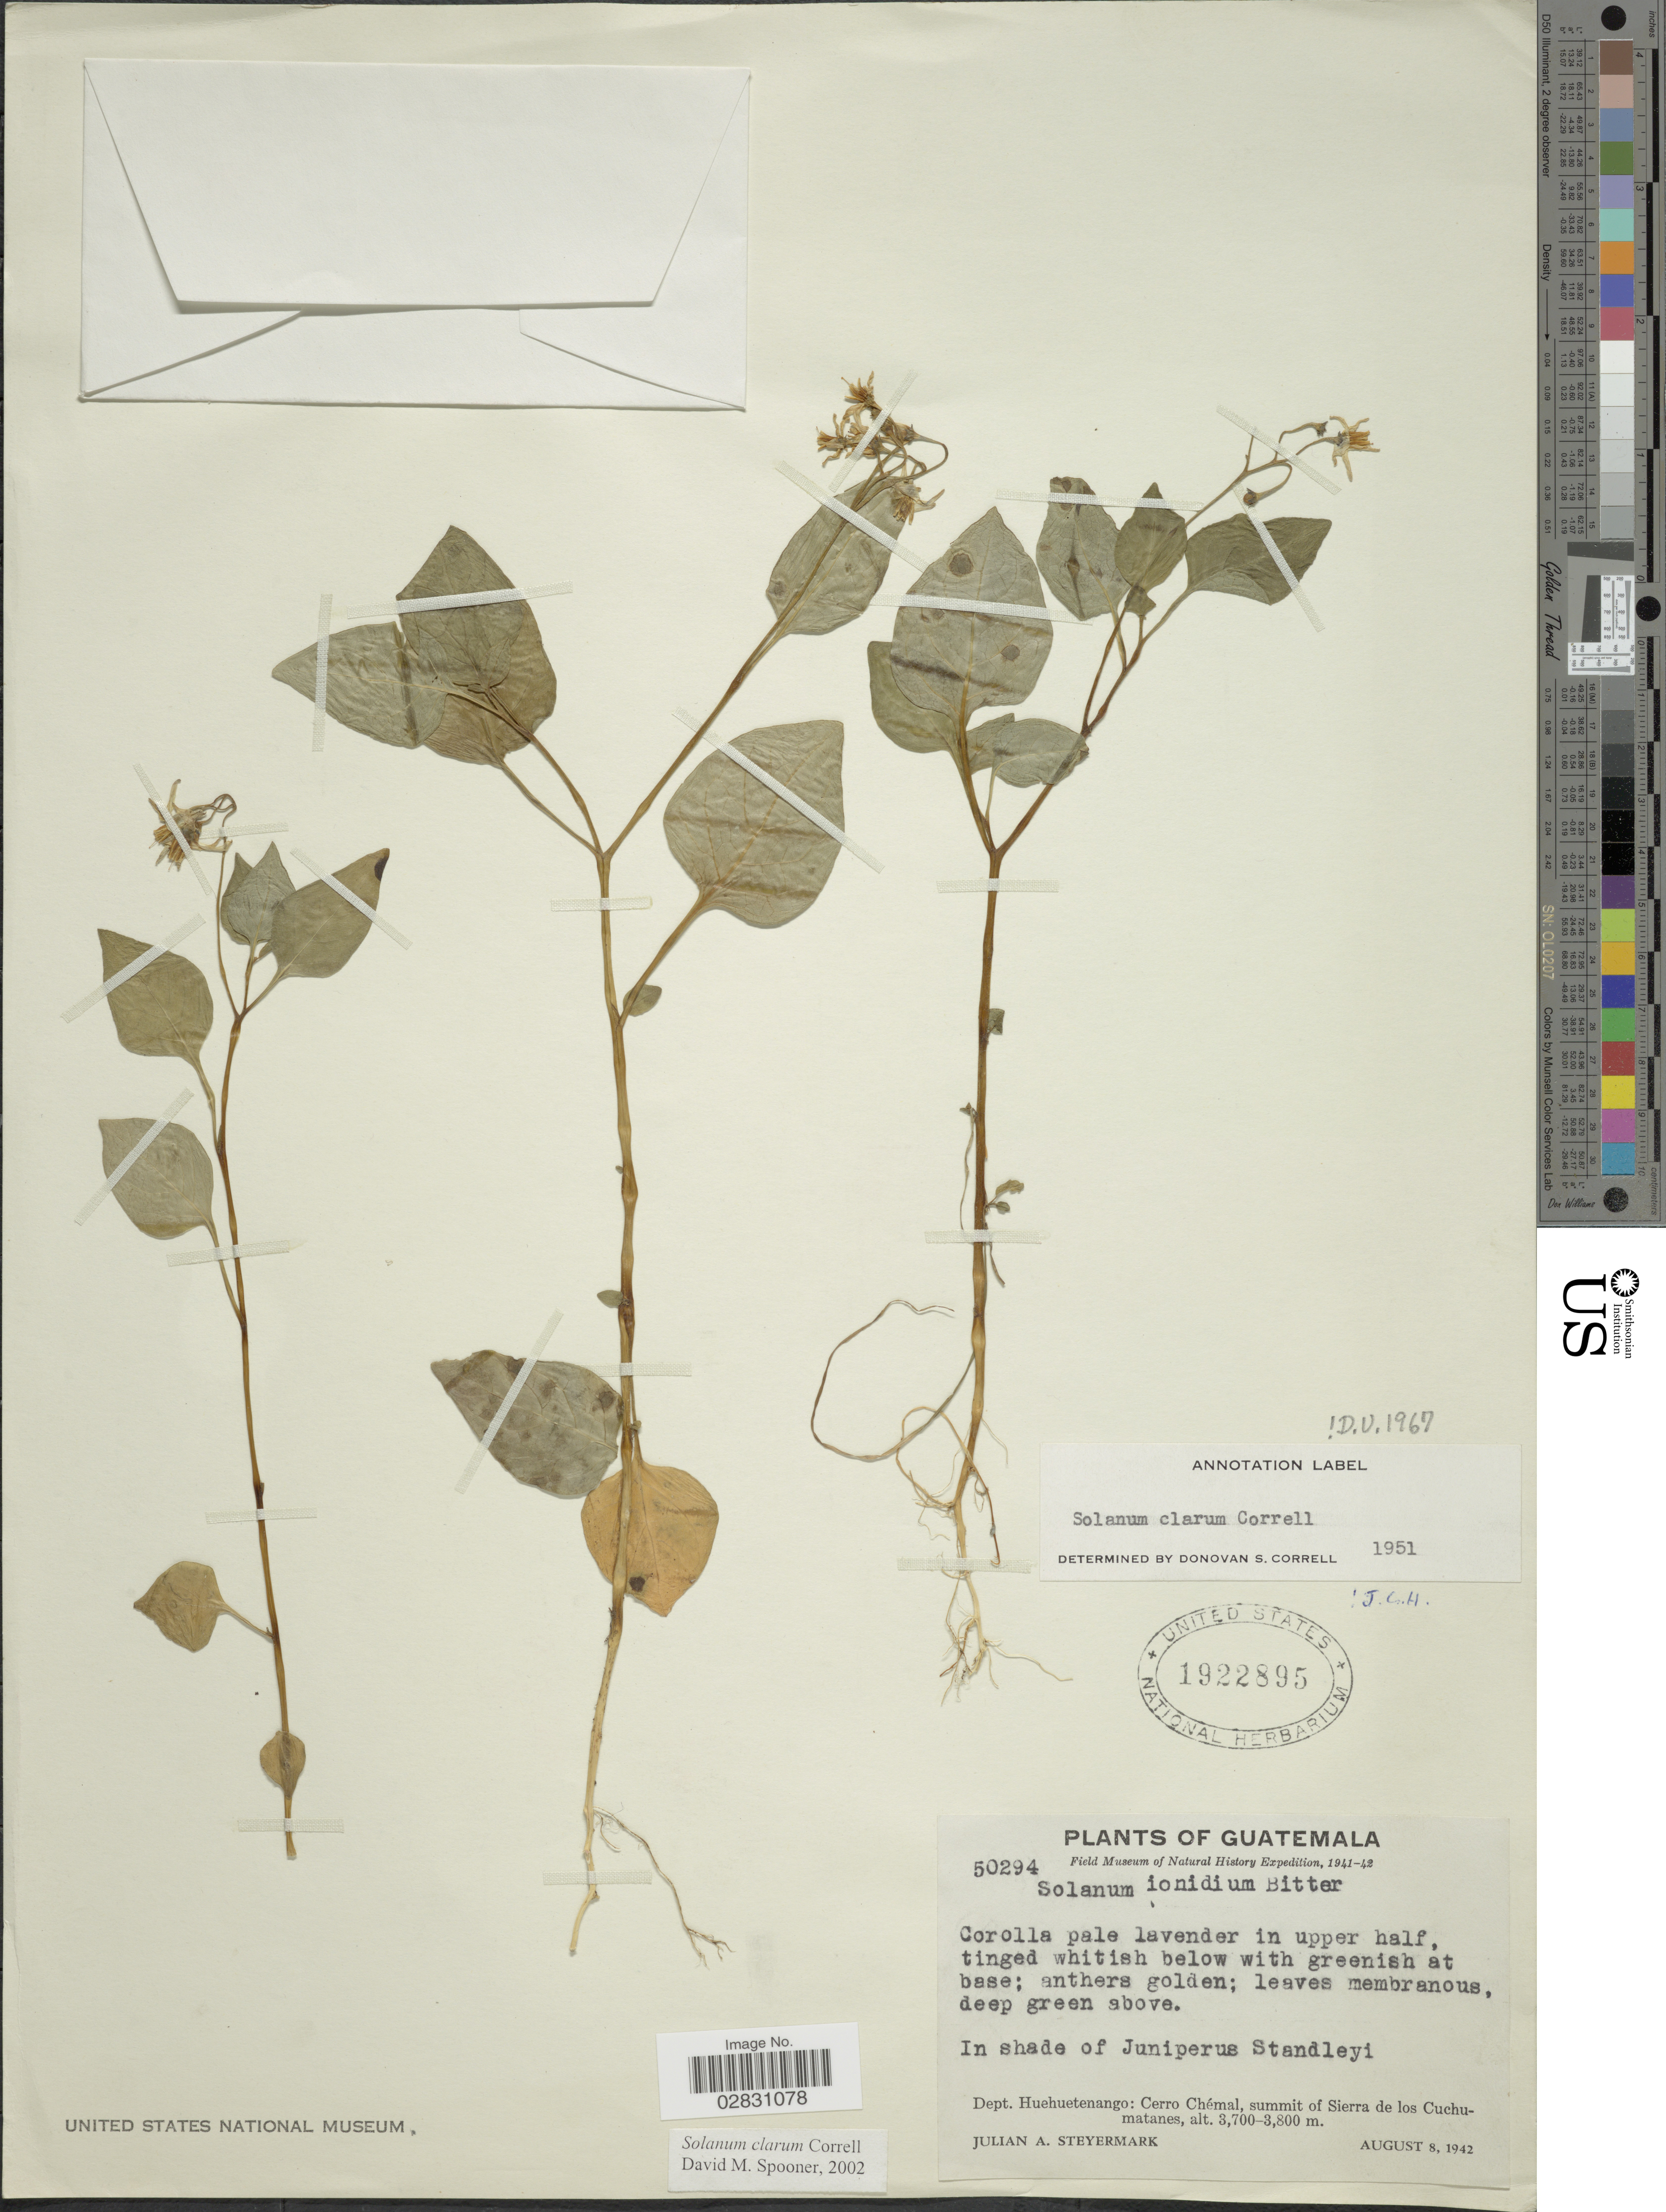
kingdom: Plantae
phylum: Tracheophyta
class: Magnoliopsida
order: Solanales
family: Solanaceae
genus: Solanum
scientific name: Solanum clarum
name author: Correll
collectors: J. Steyermark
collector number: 50294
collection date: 1942-08-08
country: Guatemala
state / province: Huehuetenango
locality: Dept. Huehuetenango: Cerro Chémal, summit of Sierra de los Cuchumatanes.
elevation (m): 3700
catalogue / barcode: US 1922895